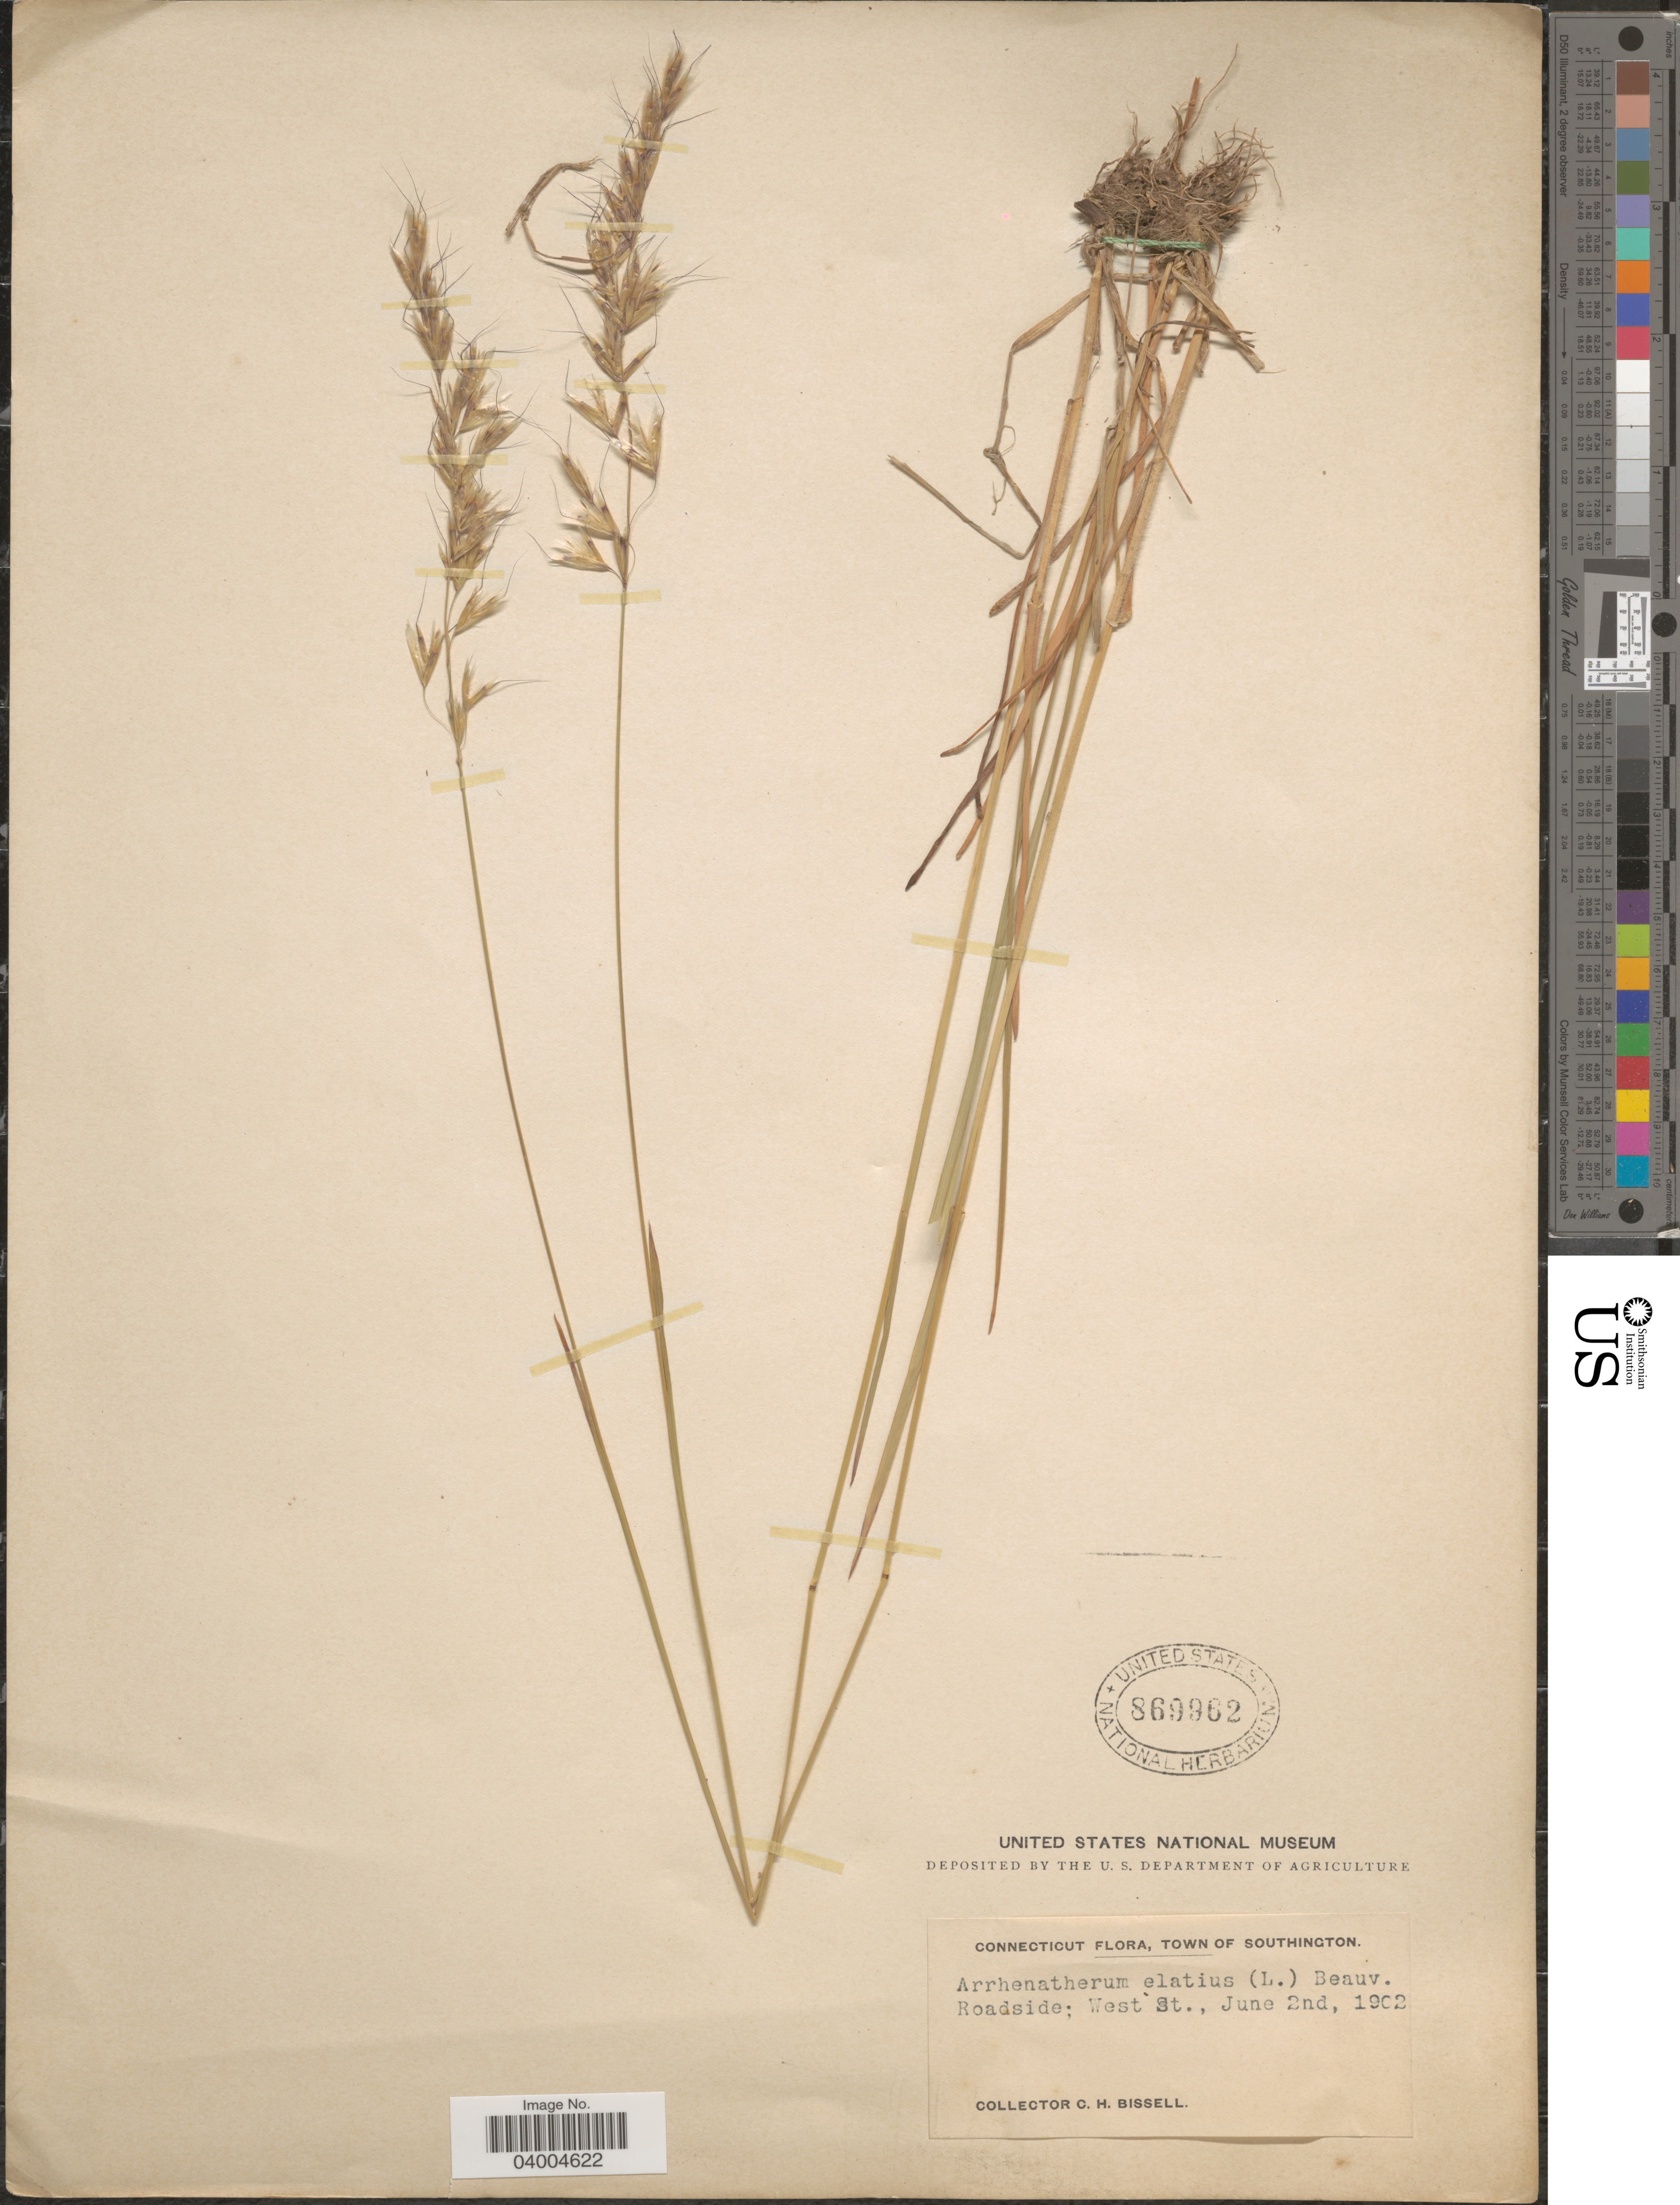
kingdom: Plantae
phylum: Tracheophyta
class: Liliopsida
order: Poales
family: Poaceae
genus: Arrhenatherum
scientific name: Arrhenatherum elatius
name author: (L.) J. Presl & C. Presl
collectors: C. Bissell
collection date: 1902-06-02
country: United States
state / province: Connecticut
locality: Town of Southington. Roadside; West St.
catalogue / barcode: US 869962